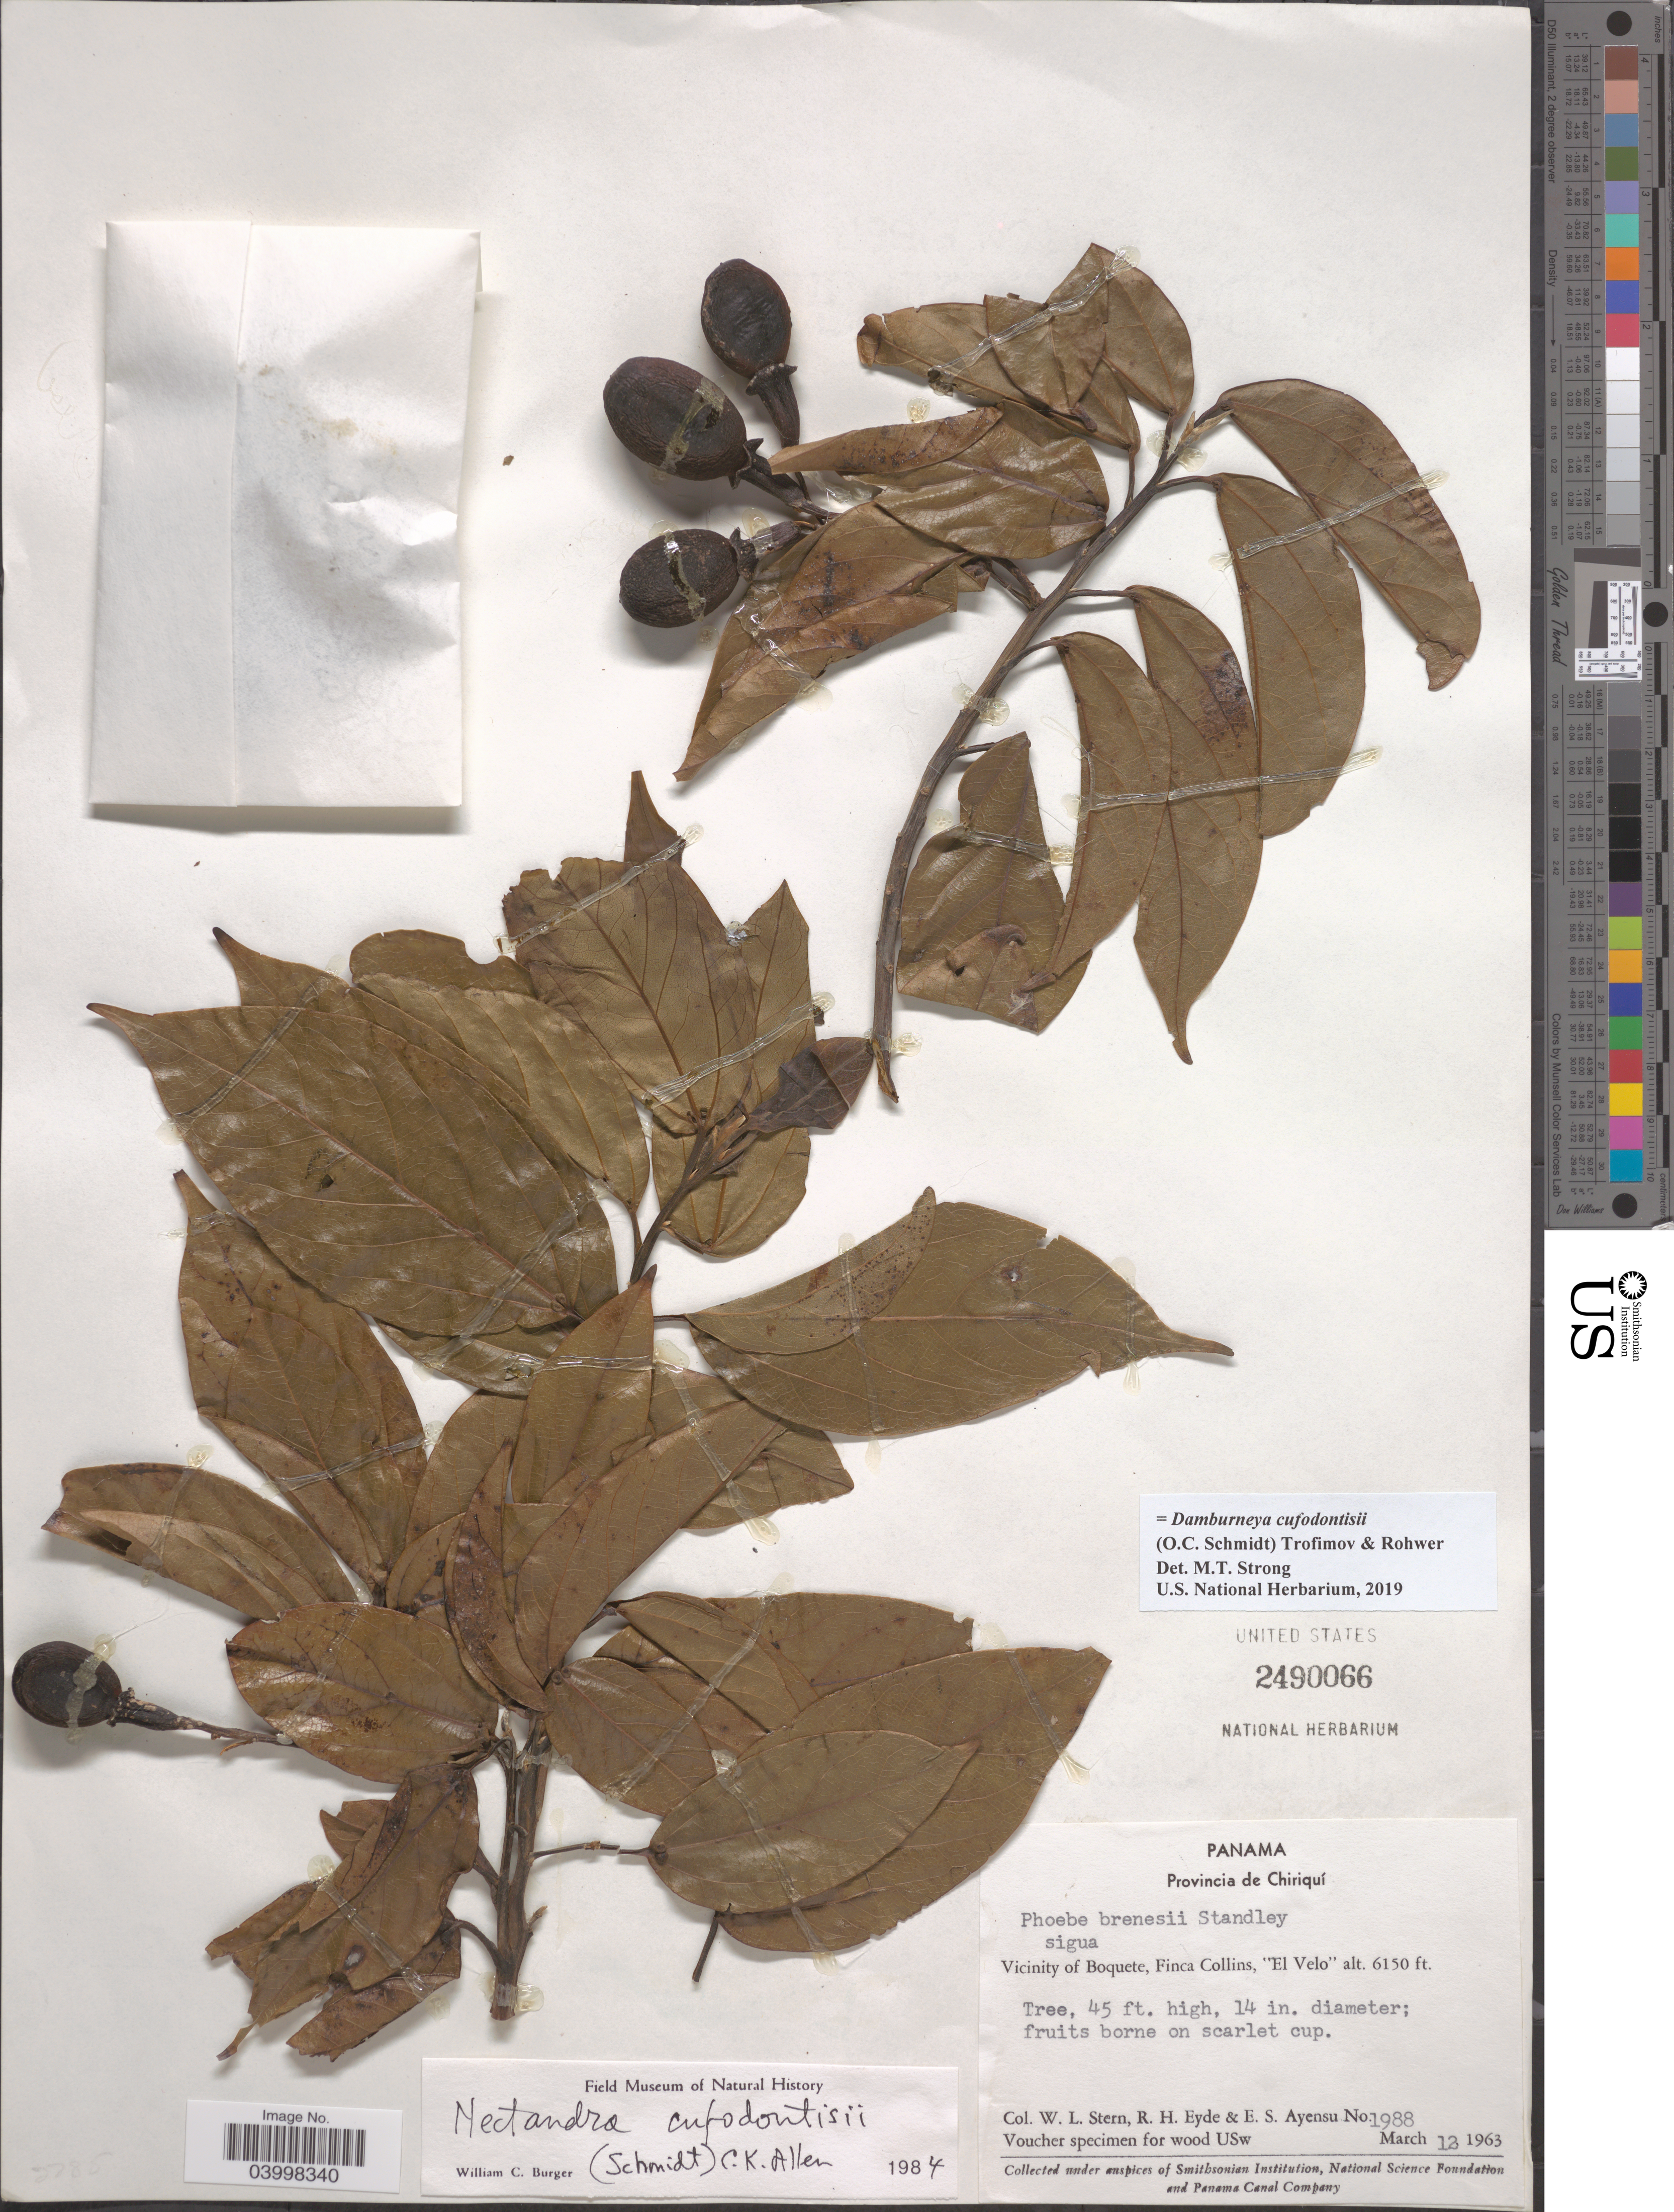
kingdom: Plantae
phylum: Tracheophyta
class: Magnoliopsida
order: Laurales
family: Lauraceae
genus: Damburneya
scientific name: Damburneya cufodontisii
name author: (O.C. Schmidt in Cufod.) Trofimov & Rohwer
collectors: W. L. Stern, R. H. Eyde & E. S. Ayensu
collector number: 1988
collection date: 1963-03-12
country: Panama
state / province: Chiriqui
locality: Vicinity of Boquete, Finca Collins, "El Velo".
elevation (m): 1875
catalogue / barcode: US 2490066